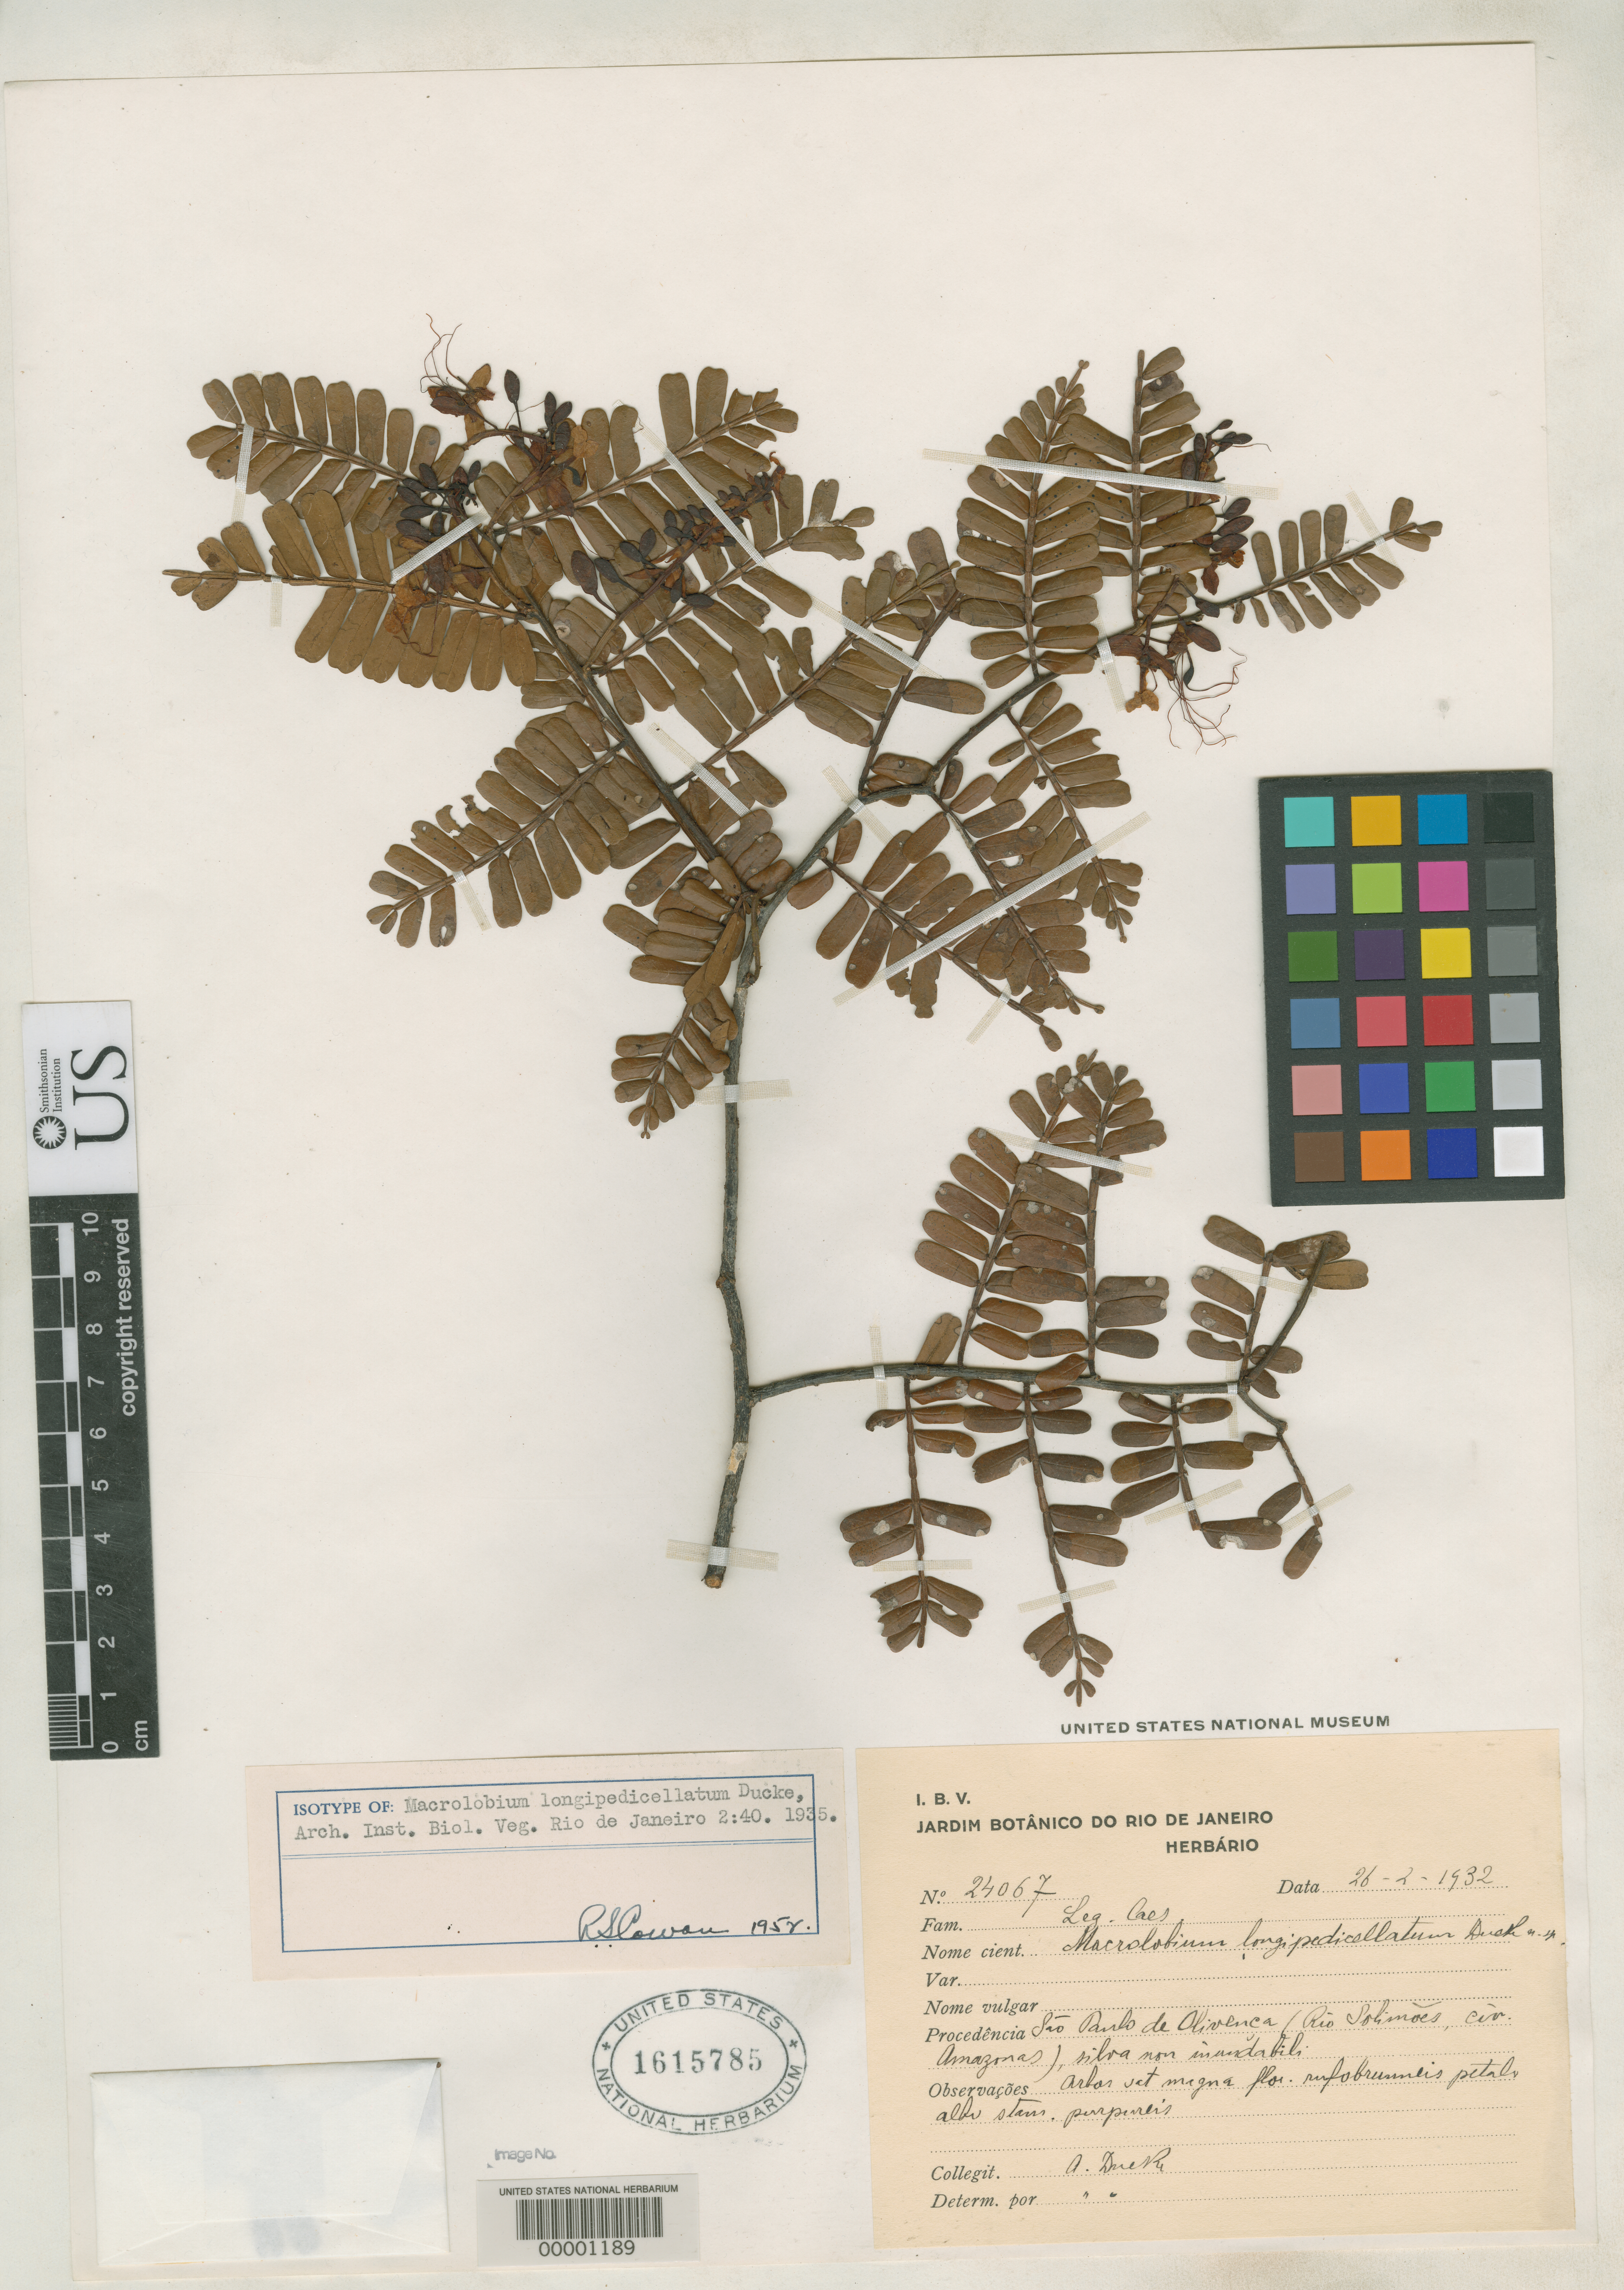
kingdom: Plantae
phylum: Tracheophyta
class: Magnoliopsida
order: Fabales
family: Fabaceae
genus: Macrolobium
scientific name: Macrolobium longipedicellatum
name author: Ducke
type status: Isotype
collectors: A. Ducke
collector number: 24067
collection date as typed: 26 Feb 1932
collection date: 1932-02-26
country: Brazil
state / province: Amazonas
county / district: San Paulo de Olivenca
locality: Sao Paulo de Olivenca. , Rio Solimoes.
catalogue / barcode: US 1615785